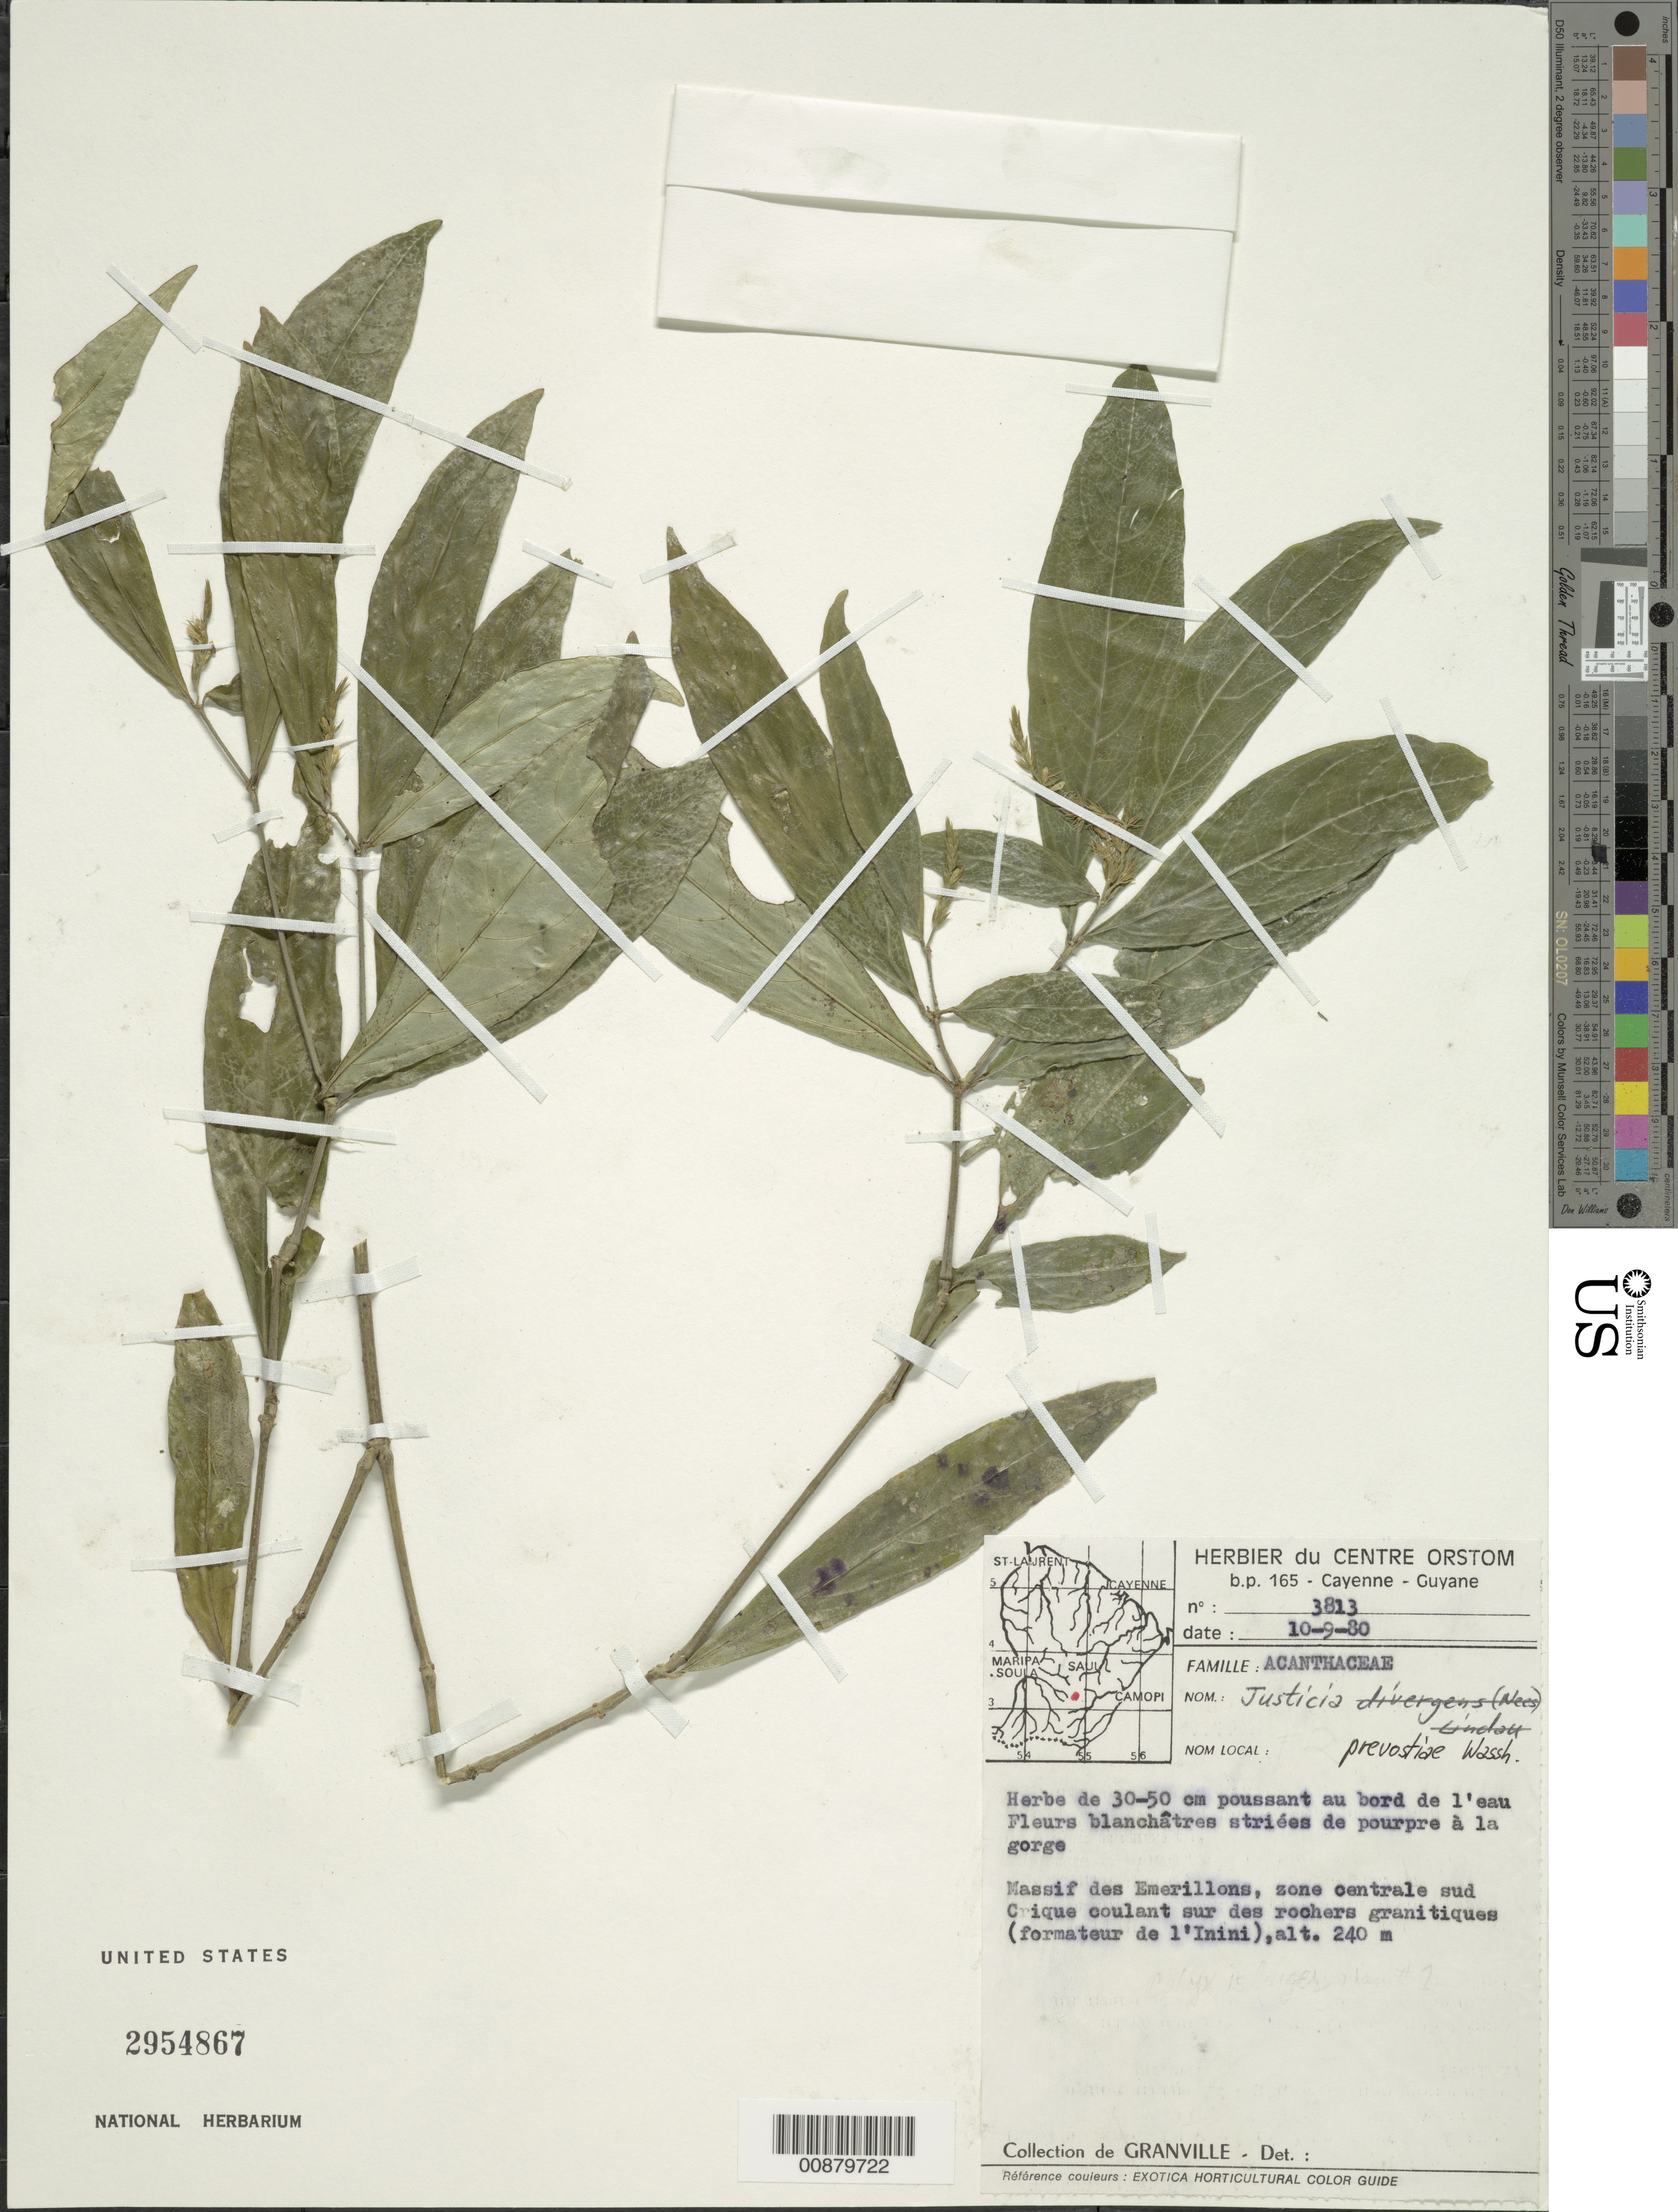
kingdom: Plantae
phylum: Tracheophyta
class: Magnoliopsida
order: Lamiales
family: Acanthaceae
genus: Justicia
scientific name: Justicia prevostiae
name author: Wassh.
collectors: J.-J. de Granville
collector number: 3813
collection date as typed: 10-Sep-80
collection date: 1980-09-10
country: French Guiana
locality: Émerillon Massif, zone centrale sud, rochers formateur de l'Inini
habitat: Crique coulant sur des rochers granitiques; poussant au borde de l'eau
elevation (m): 240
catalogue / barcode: US 2954867